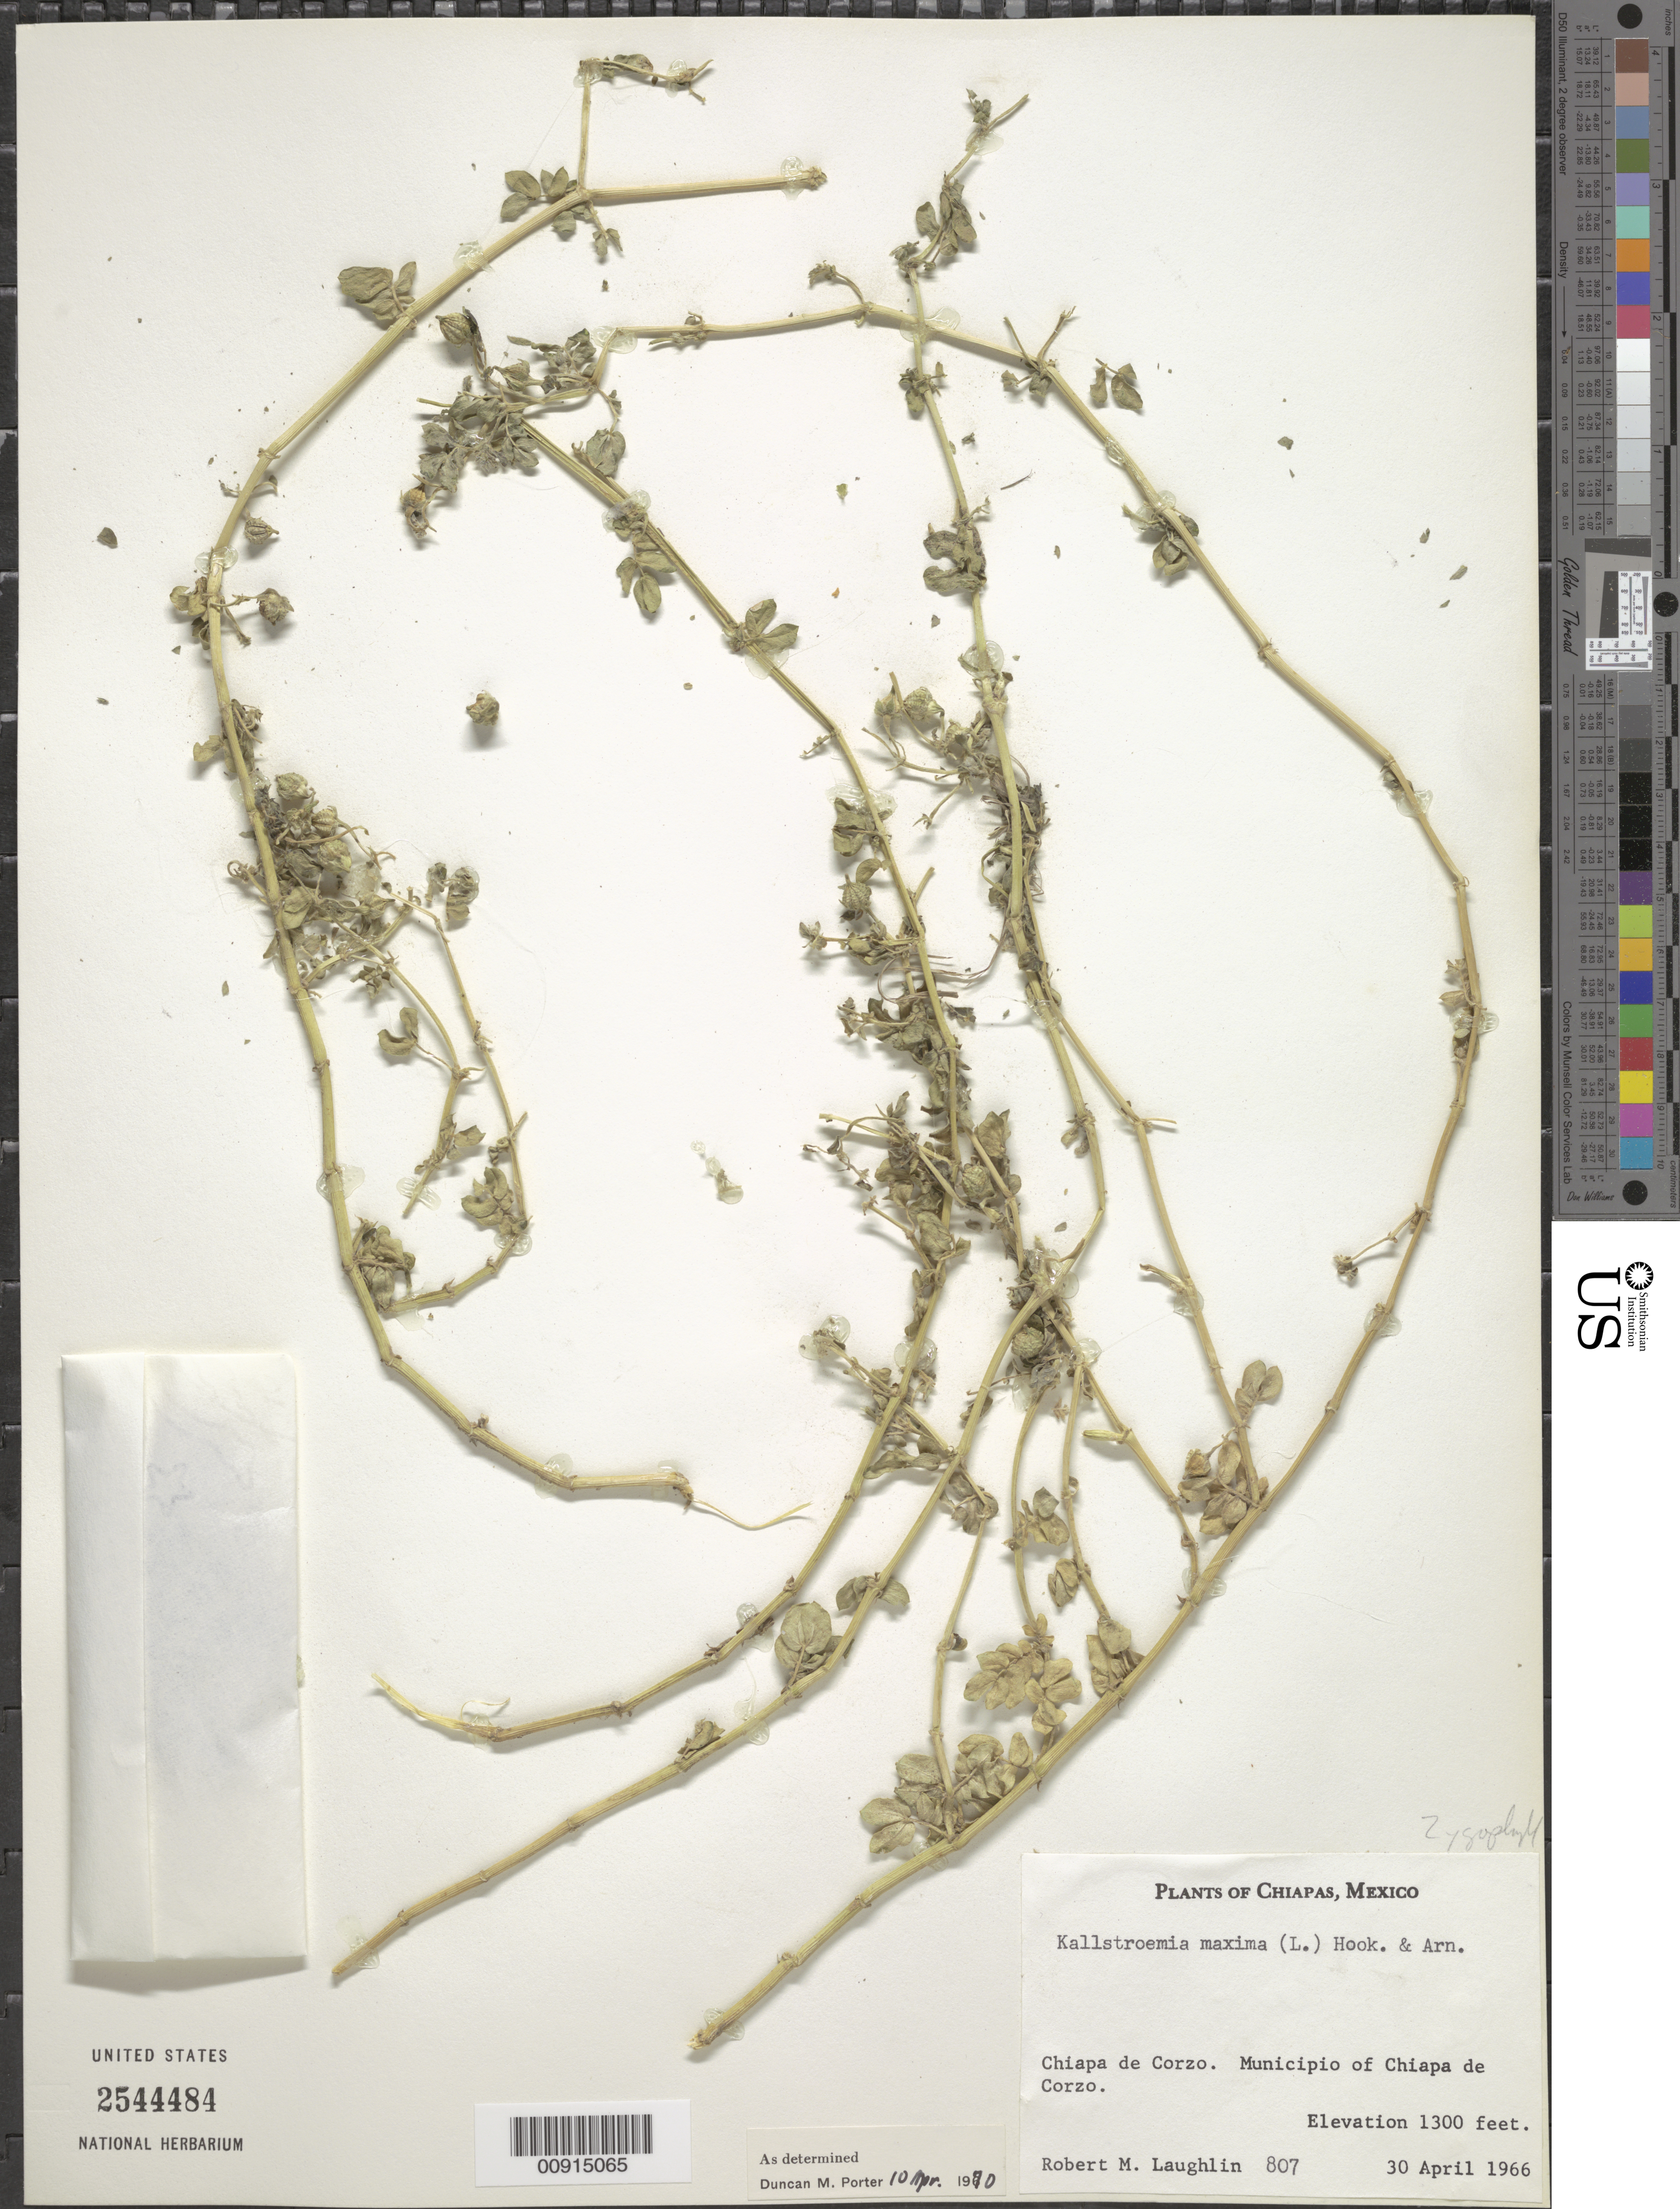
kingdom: Plantae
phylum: Tracheophyta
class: Magnoliopsida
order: Zygophyllales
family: Zygophyllaceae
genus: Kallstroemia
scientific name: Kallstroemia maxima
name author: (L.) Hook. & Arn.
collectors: R. M. Laughlin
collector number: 807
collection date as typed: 30 Apr 1966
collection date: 1966-04-30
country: Mexico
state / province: Chiapas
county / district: Chiapa de Corzo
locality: Chiapa de Corzo. Municipio Chiapa de Corzo, Chiapas.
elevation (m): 396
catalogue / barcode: US 2544484